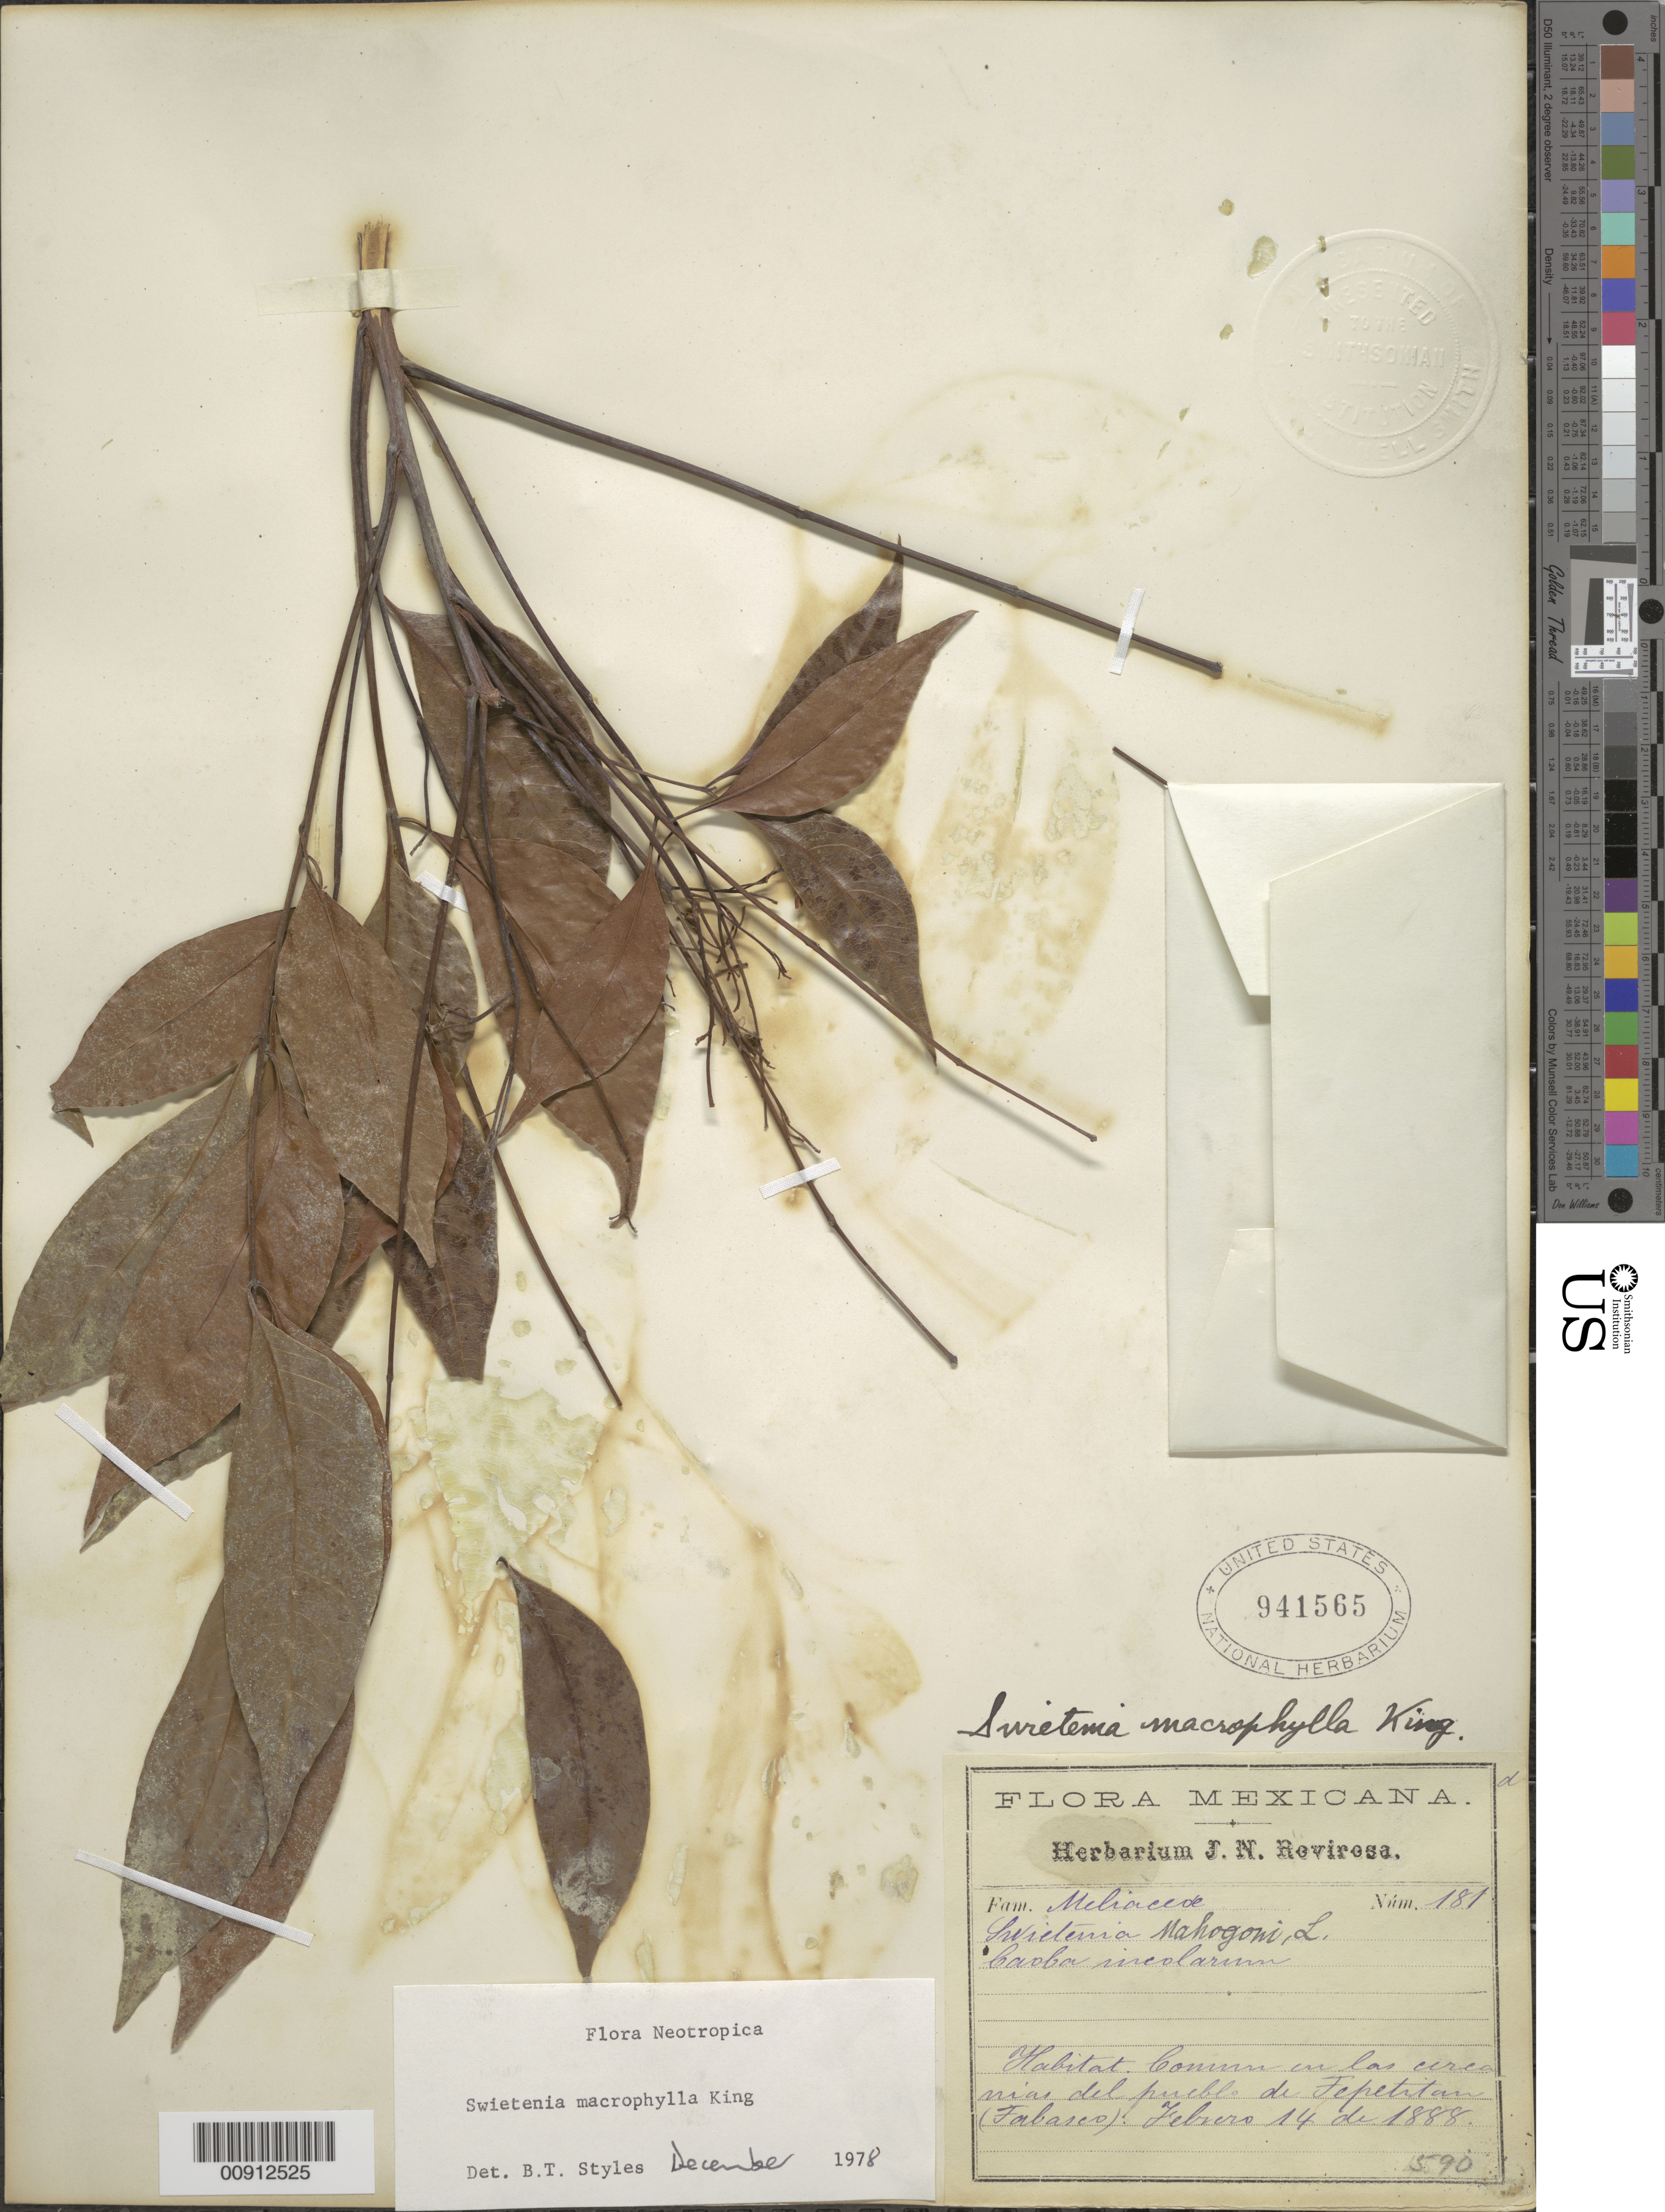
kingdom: Plantae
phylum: Tracheophyta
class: Magnoliopsida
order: Sapindales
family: Meliaceae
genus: Swietenia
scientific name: Swietenia macrophylla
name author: King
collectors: J. N. Rovirosa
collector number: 181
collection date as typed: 14 Feb 1888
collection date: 1888-02-14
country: Mexico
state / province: Tabasco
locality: Cercanias del pueblo de Tepetitan (Tabasco).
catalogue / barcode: US 941565